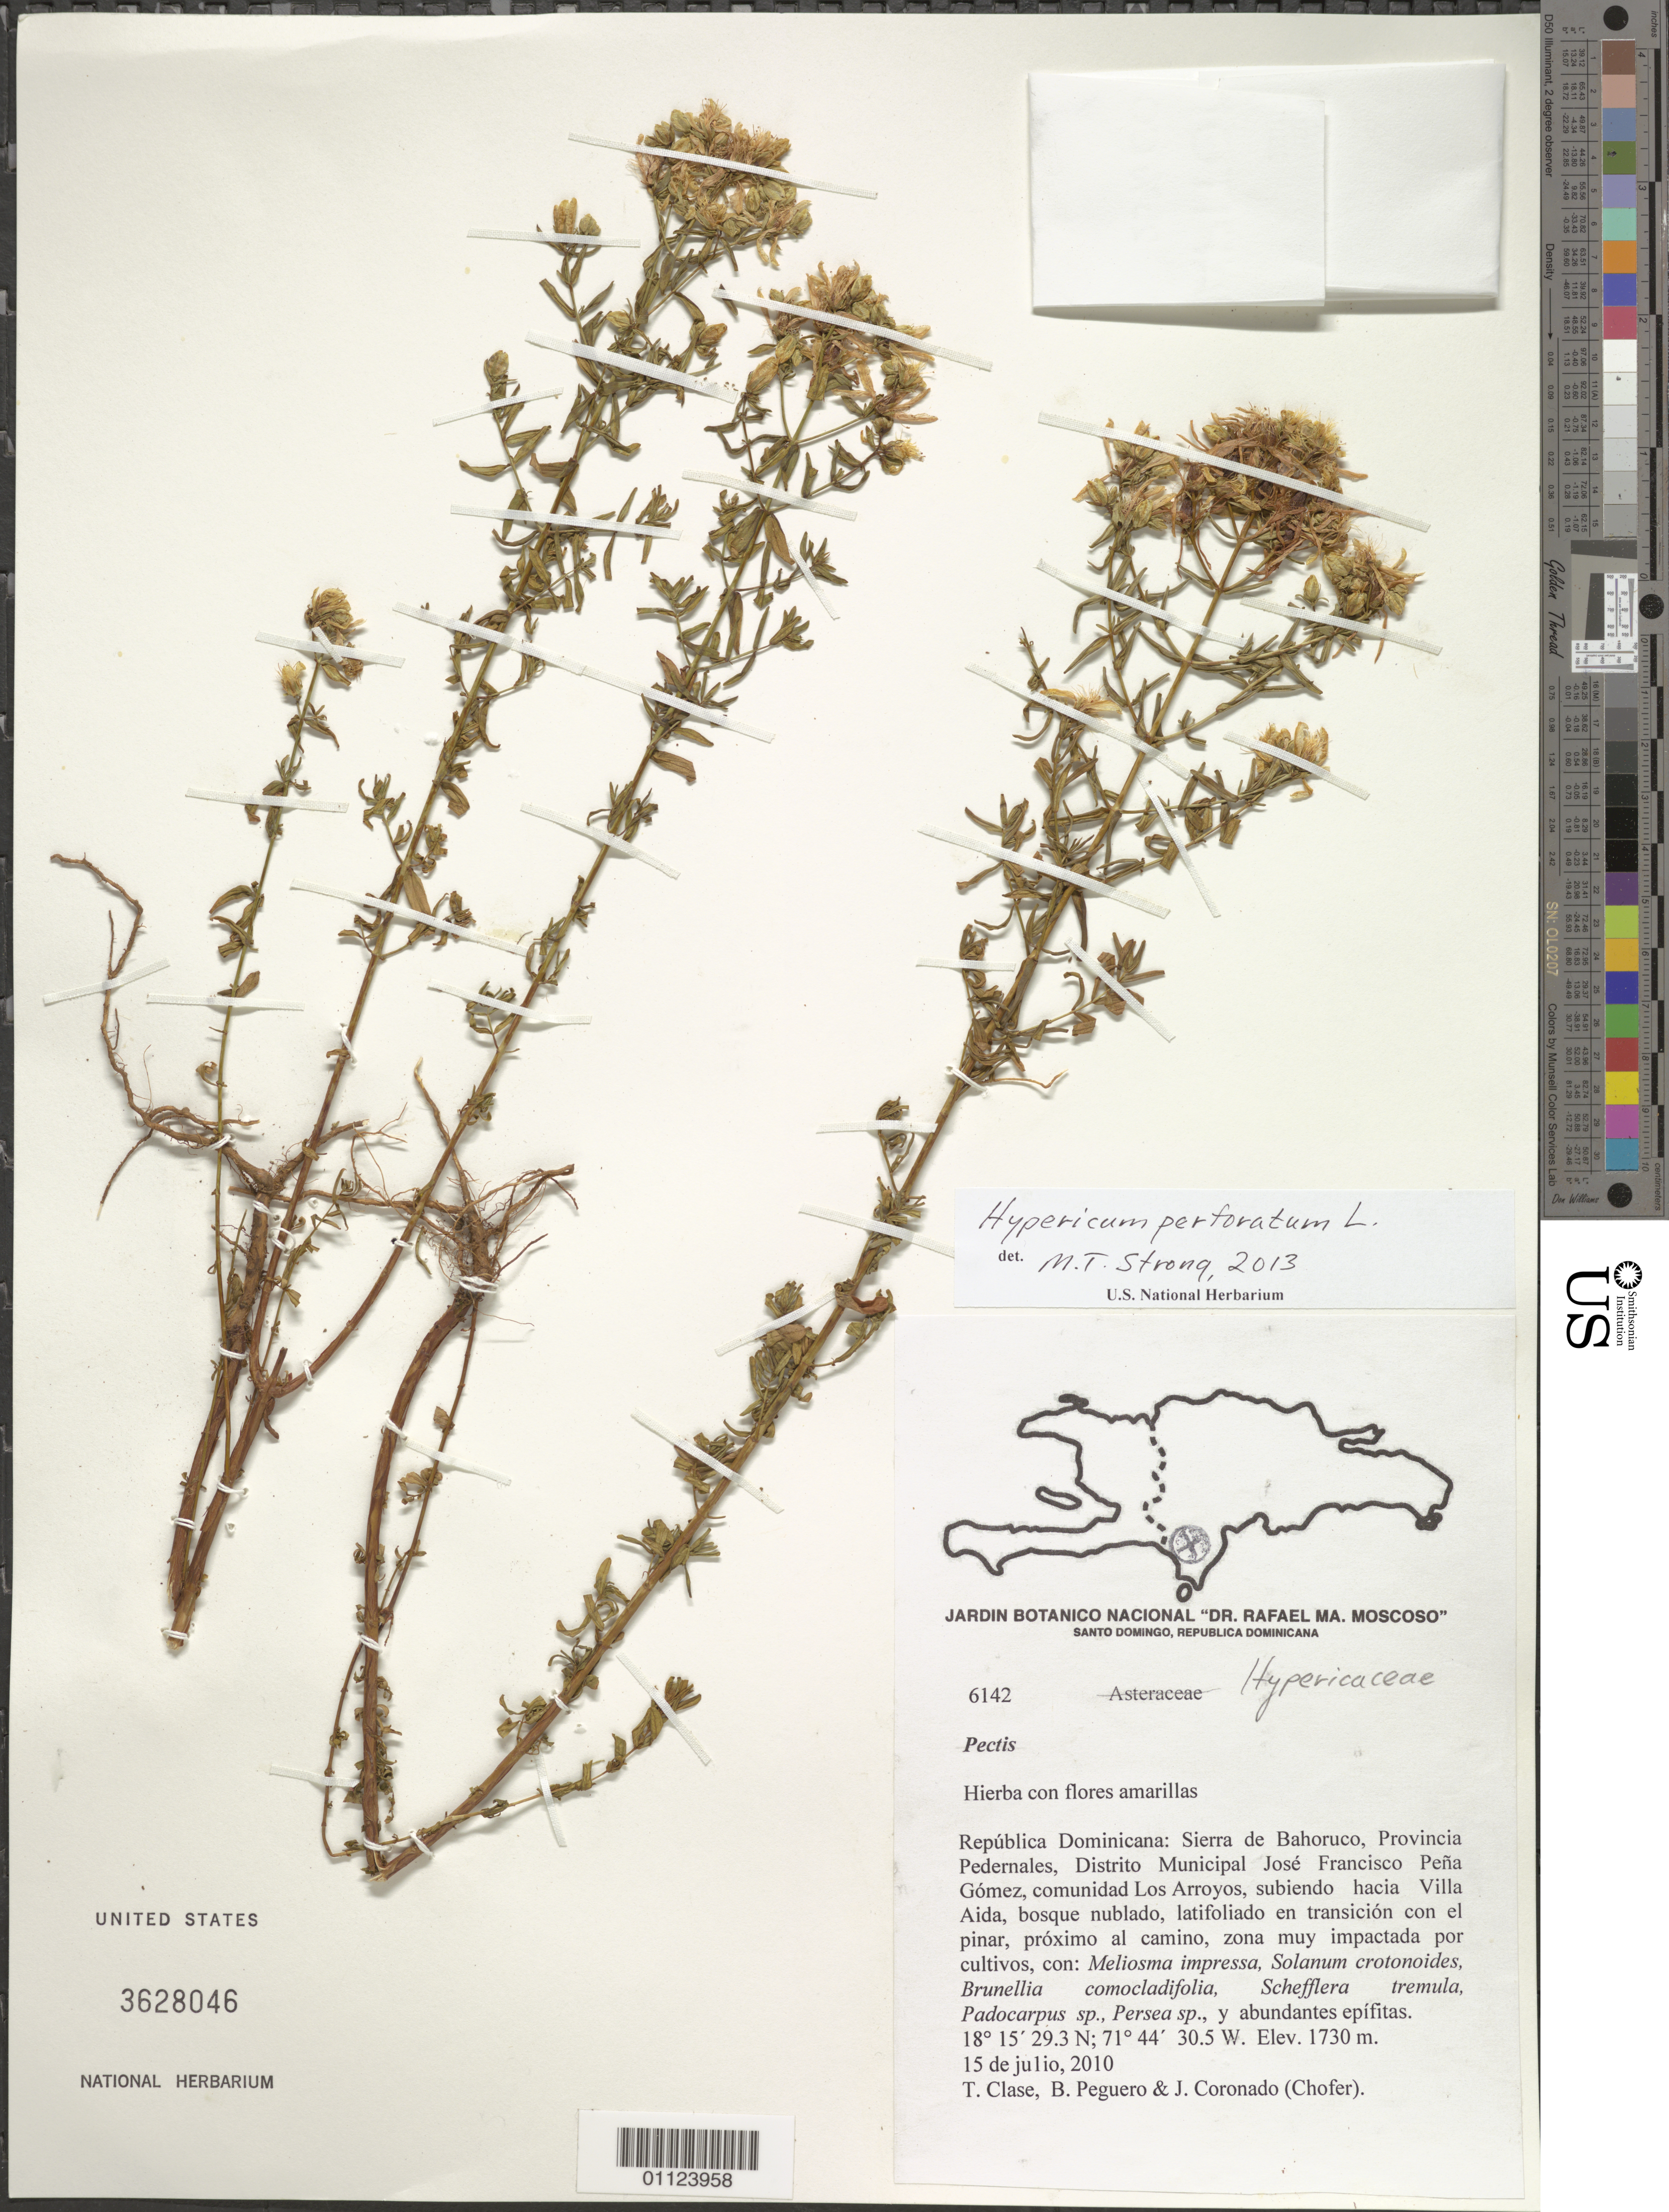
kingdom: Plantae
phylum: Tracheophyta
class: Magnoliopsida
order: Malpighiales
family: Hypericaceae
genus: Hypericum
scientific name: Hypericum perforatum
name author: L.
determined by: Strong, M. T., (US), Smithsonian Institution - National Museum of Natural History (UNITED STATES)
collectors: T. Clase & B. Peguero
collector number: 6142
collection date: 2010-07-15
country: Dominican Republic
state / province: Pedernales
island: Hispaniola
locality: Sierra de Bahuruco, Dist. Municipal José Francisco Peña Gómez, cuminidad Los Arroyos, subiendo hacia Villa Aida.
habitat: Bosque nublado, latifoliado en transición con el pinar, próximo al camino, zona muy impactada por cultivos, con: Meliosma impressa, Solanum crotonoides, Brunellia comocladifolia, Schefflera tremula, Podocarpus sp., Persea sp., y abundantes epitítas.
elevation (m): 1730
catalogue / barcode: US 3628046